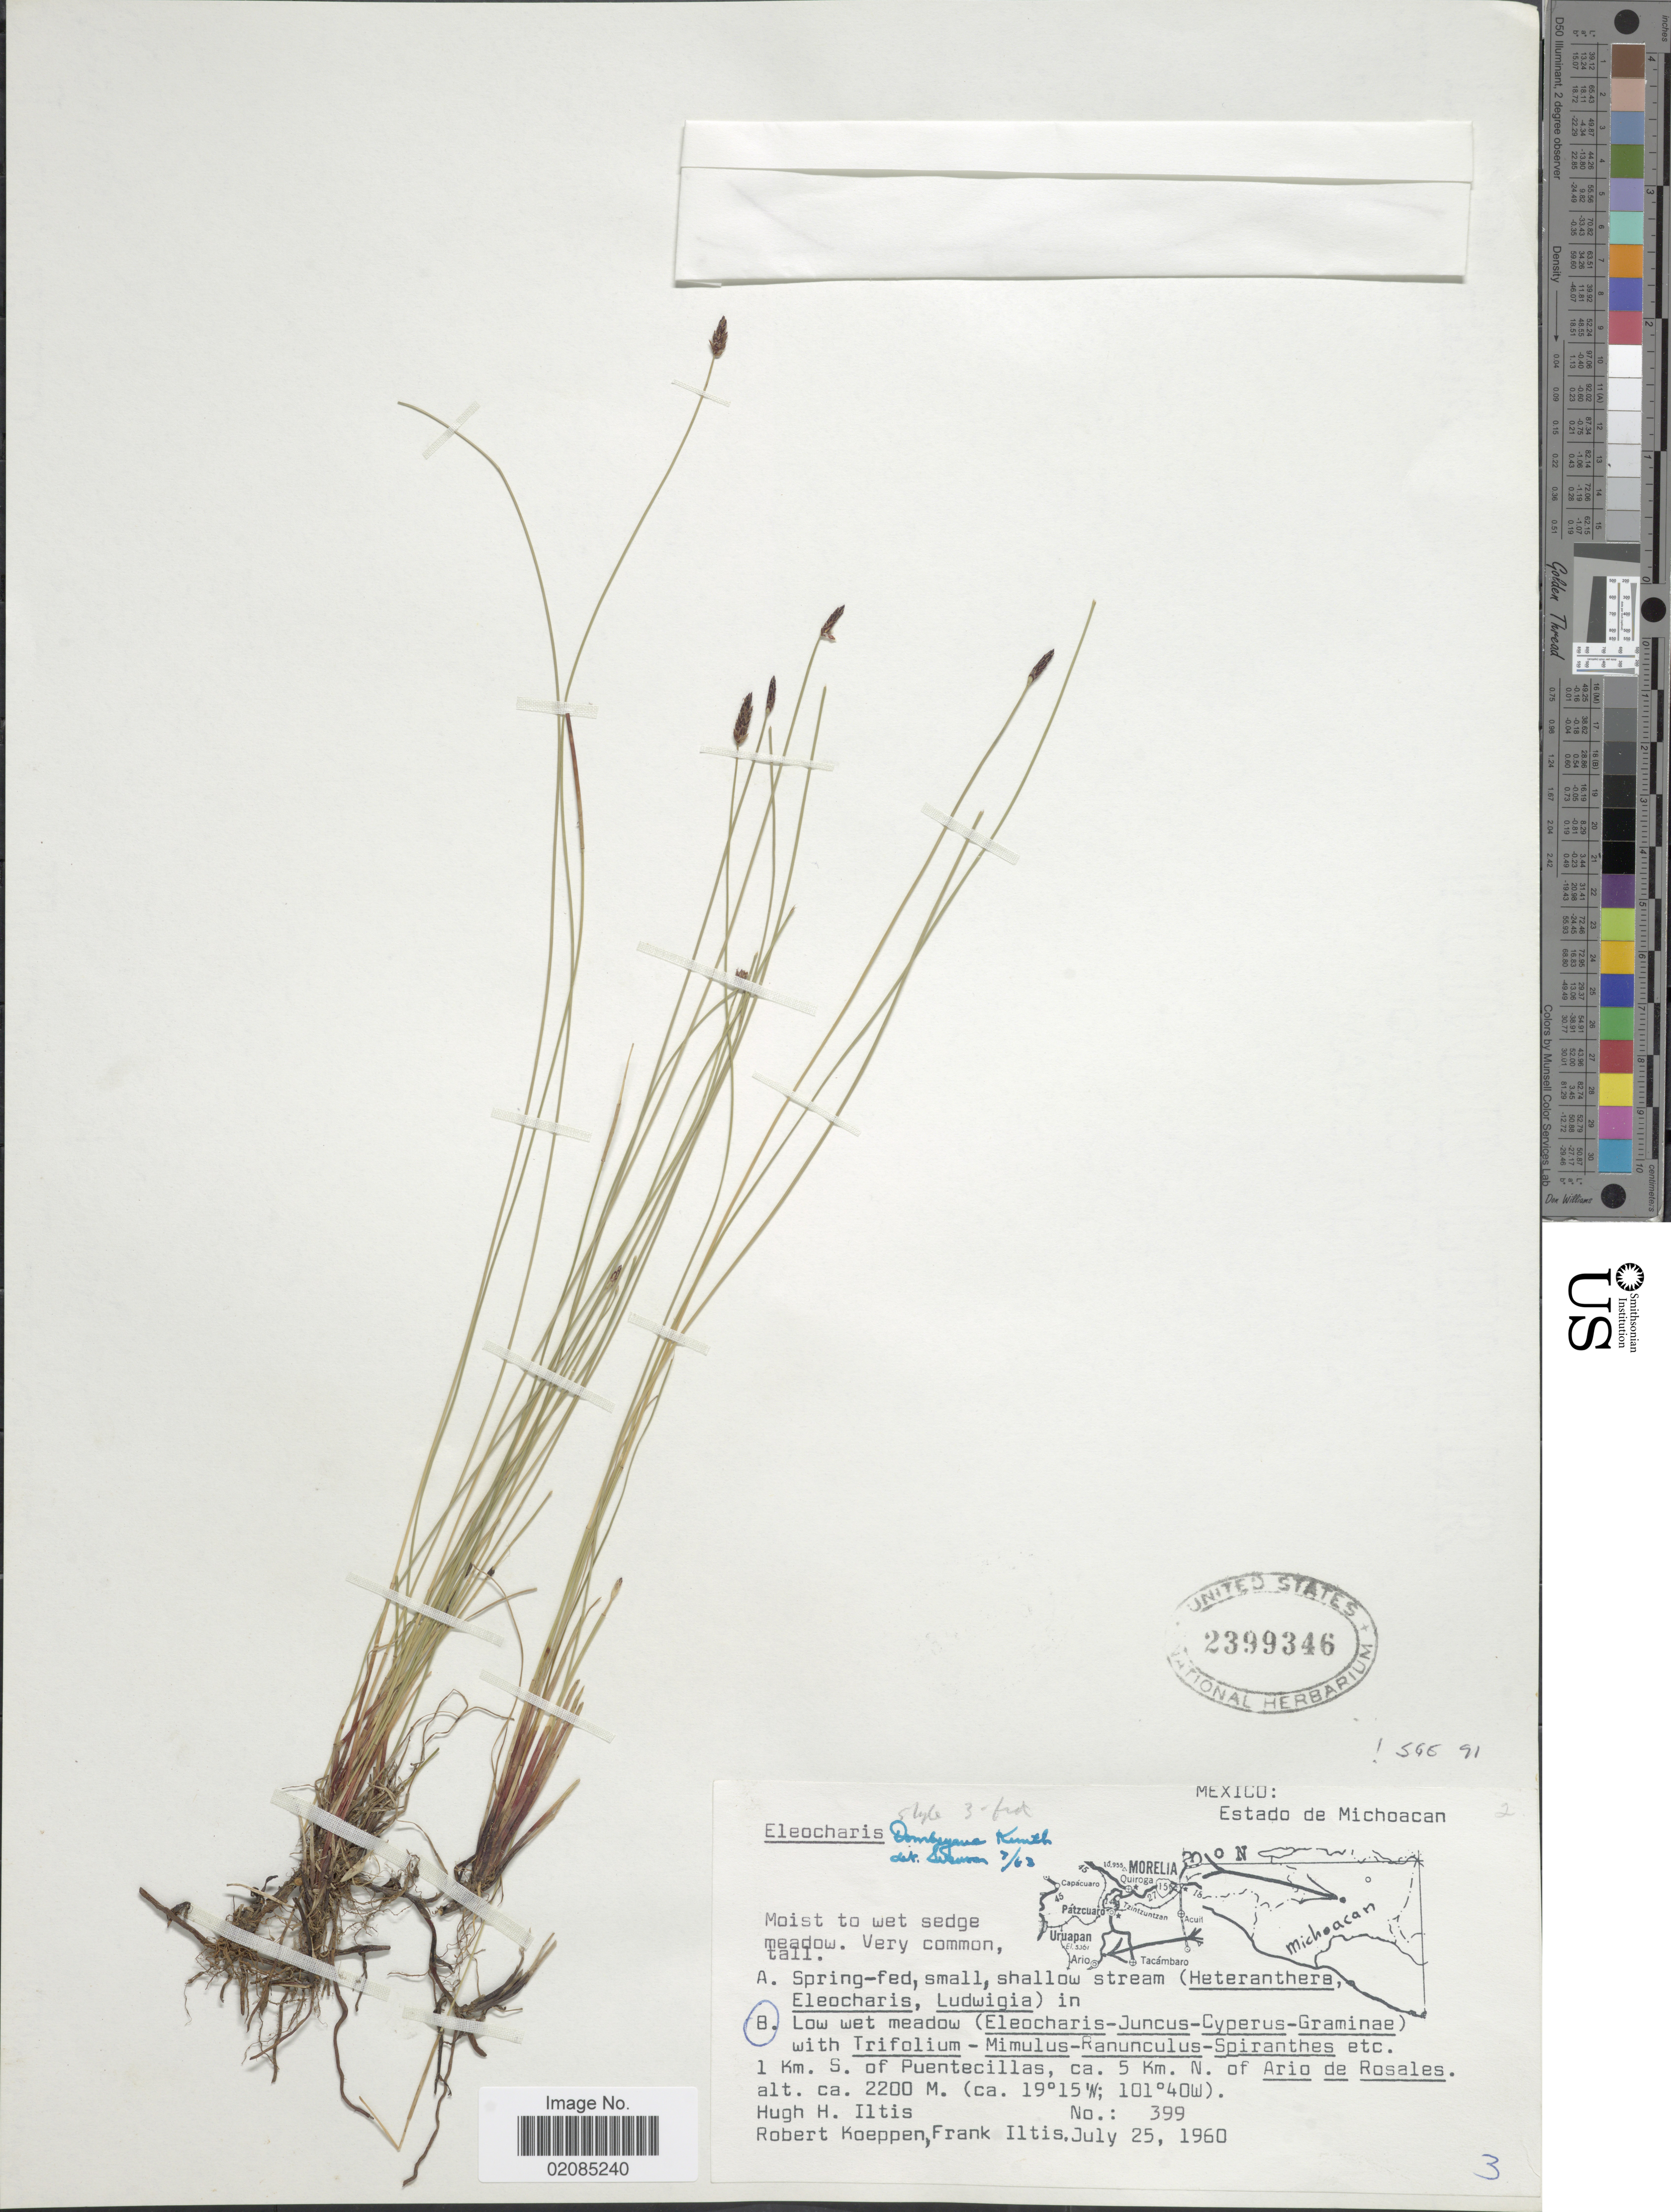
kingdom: Plantae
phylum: Tracheophyta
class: Liliopsida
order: Poales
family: Cyperaceae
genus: Eleocharis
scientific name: Eleocharis dombeyana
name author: Kunth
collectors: H. H. Iltis, R. C. Koeppen & F. S. Iltis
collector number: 399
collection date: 1960-07-25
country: Mexico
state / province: Michoacán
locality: Estado de Michoacan. 1 Km S. of Puentecillas, ca. 5 Km. N. of Ario de Rosales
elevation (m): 2200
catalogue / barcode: US 2399346